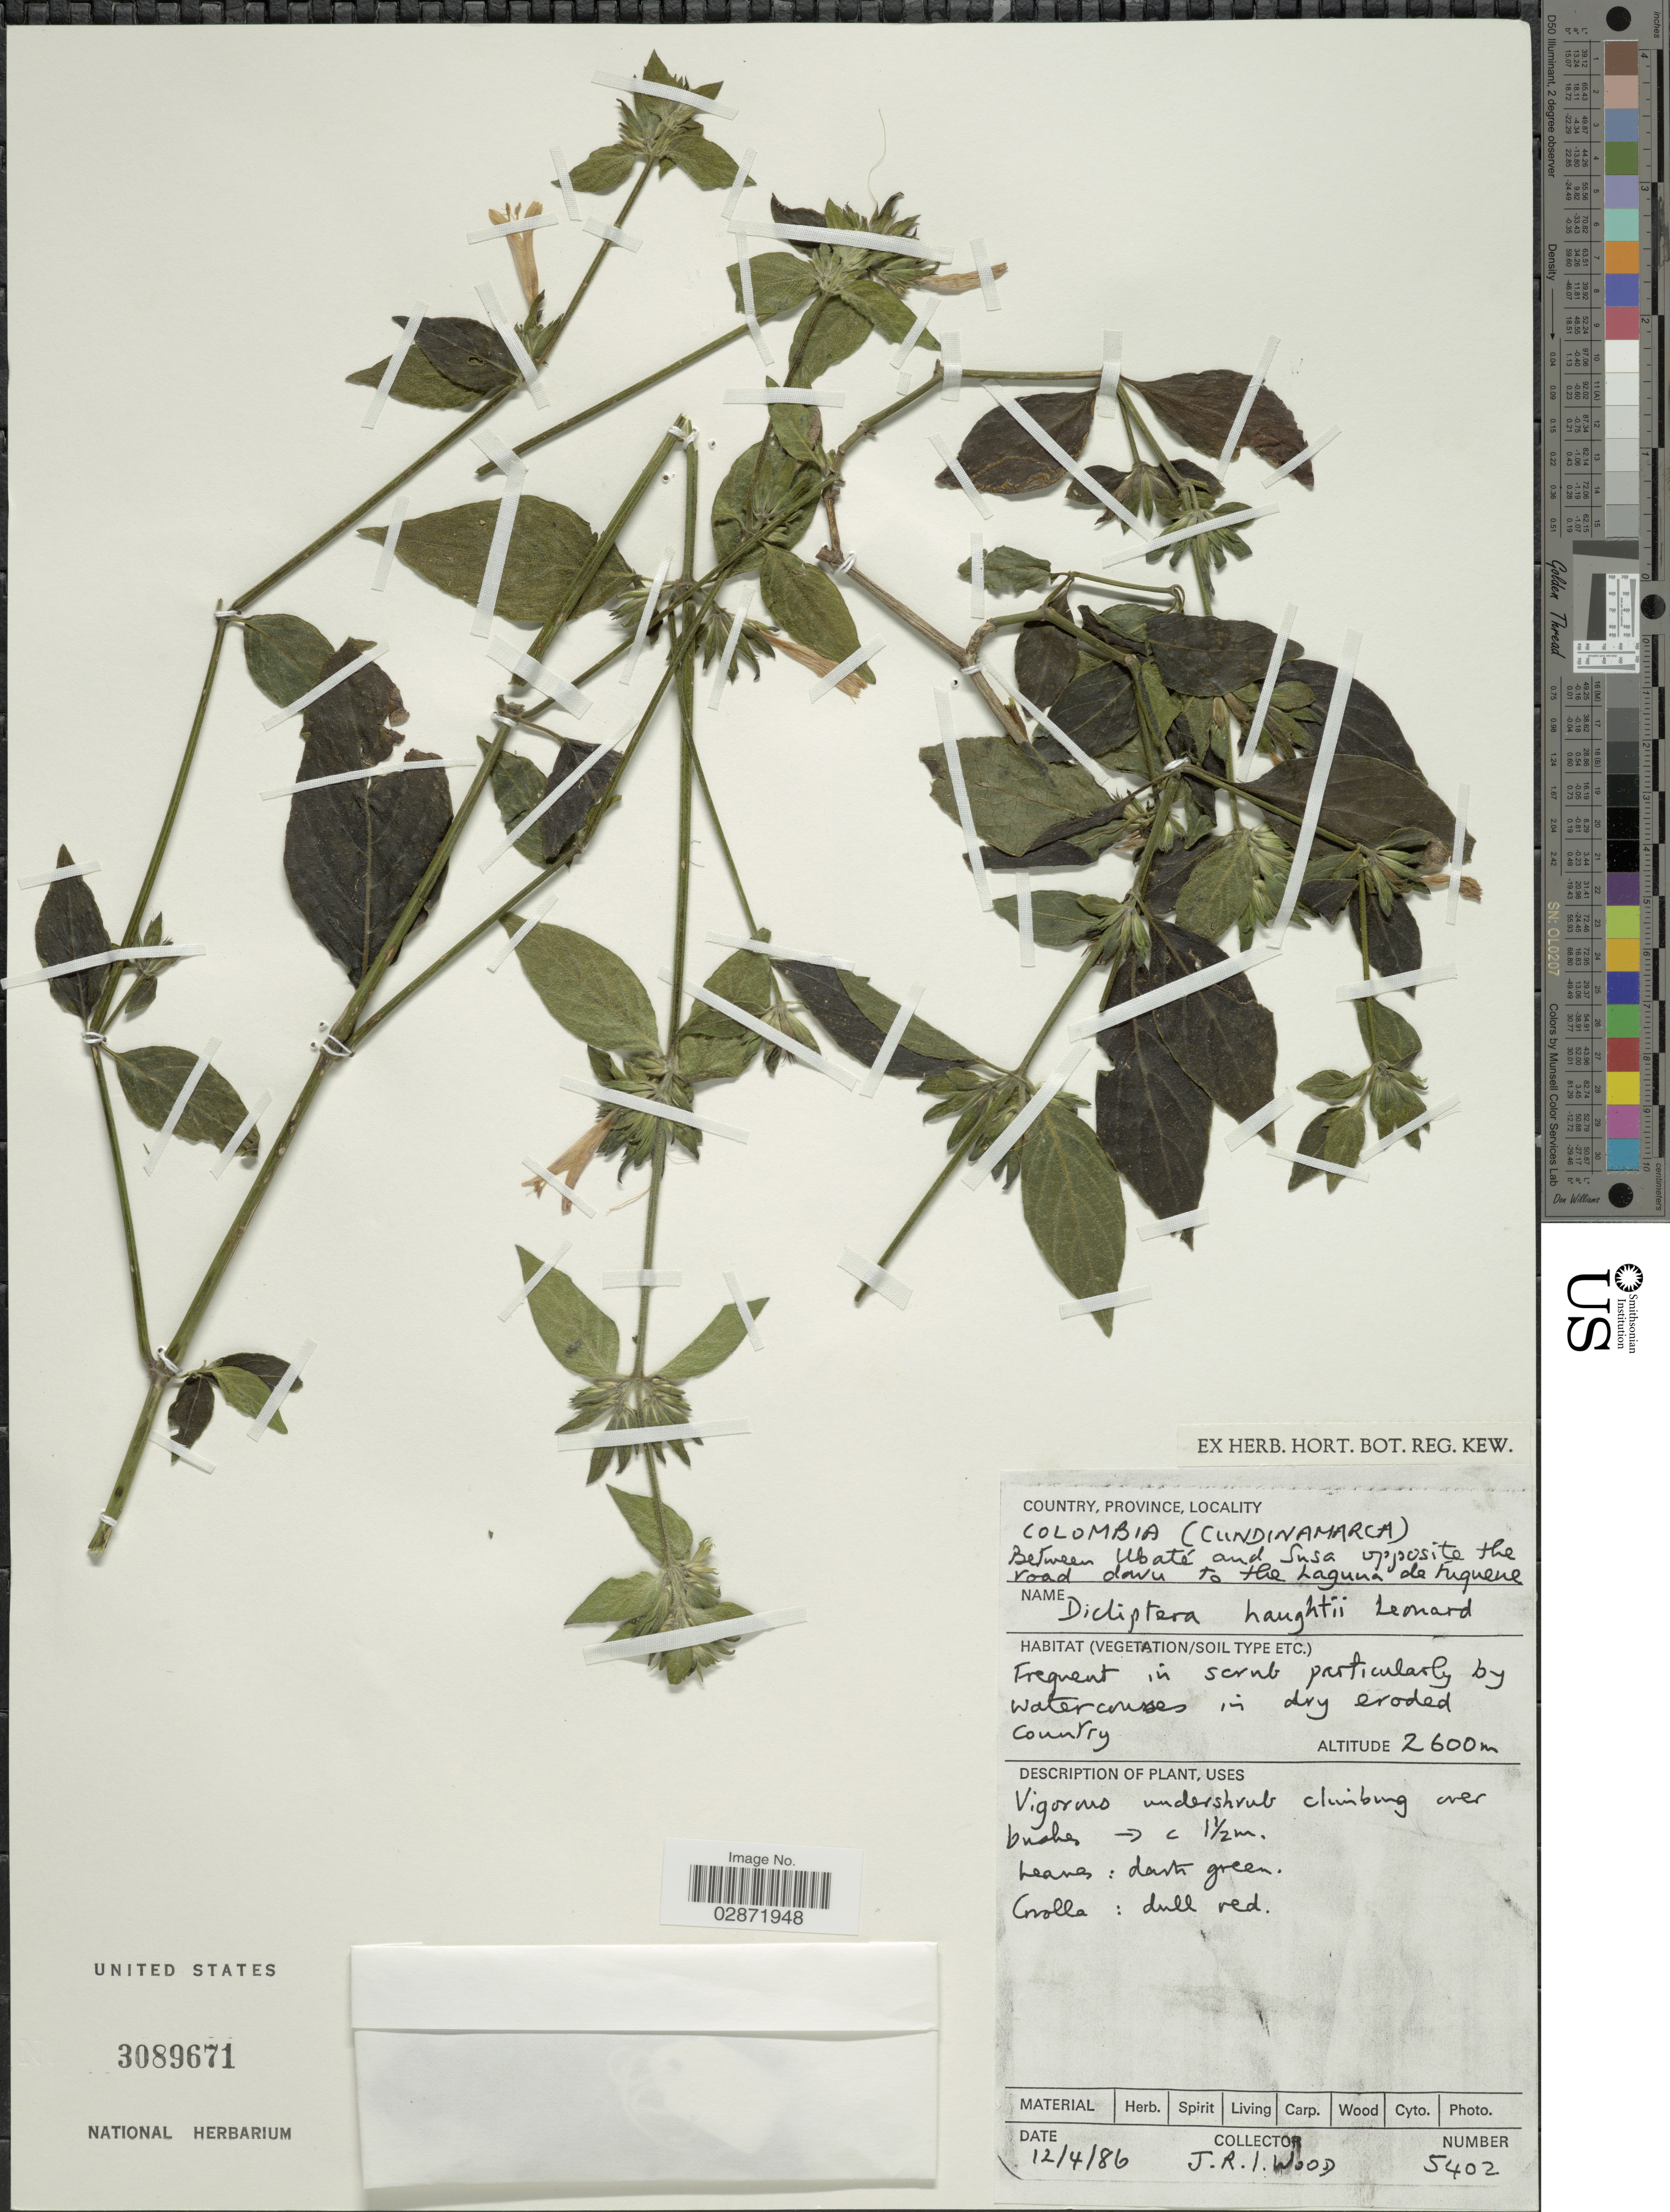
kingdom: Plantae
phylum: Tracheophyta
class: Magnoliopsida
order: Lamiales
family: Acanthaceae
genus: Dicliptera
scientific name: Dicliptera haughtii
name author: Leonard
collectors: J. R. I. Wood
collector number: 5402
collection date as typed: Transcribed d/m/y: 12/4/86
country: Colombia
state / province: Cundinamarca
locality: Between Ubaté and Susa opposite the road down to the Laguna de Fuquene.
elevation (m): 2600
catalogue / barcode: US 3089671